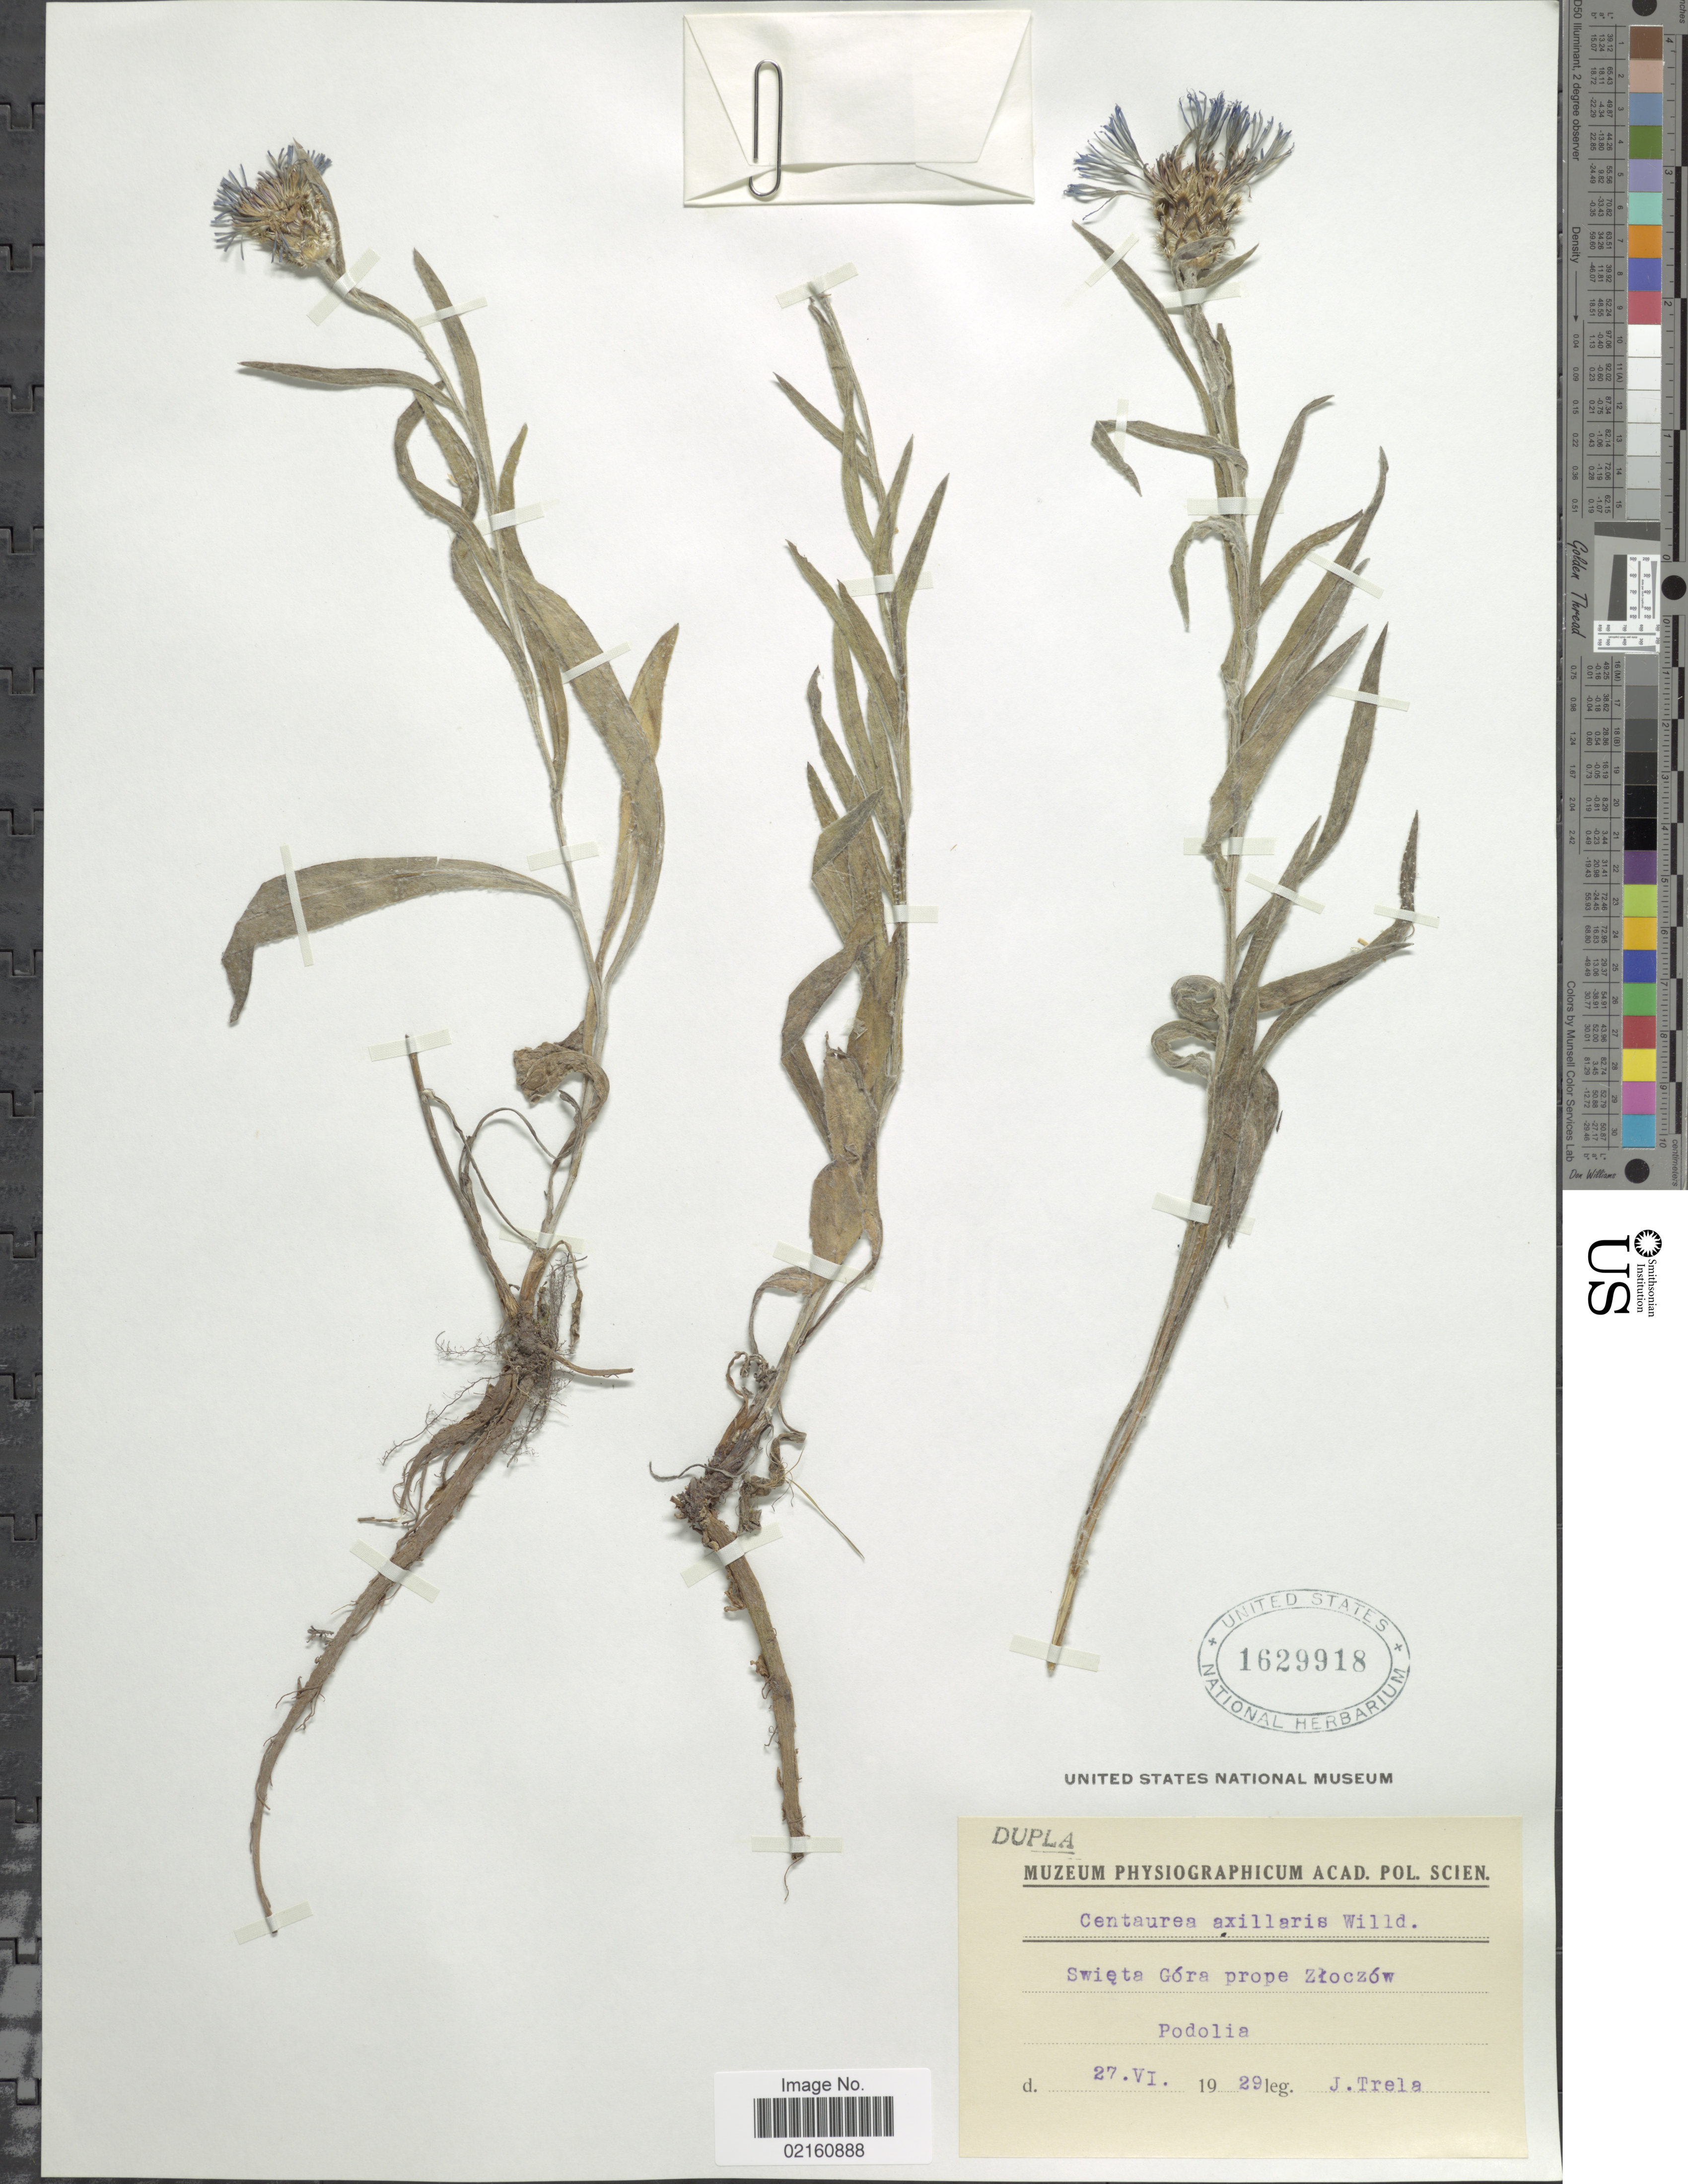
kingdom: Plantae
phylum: Tracheophyta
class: Magnoliopsida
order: Asterales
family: Asteraceae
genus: Centaurea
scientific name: Centaurea axillaris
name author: Willd.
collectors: J. Trela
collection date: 1929-06-27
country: Poland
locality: Swieta Gora prope Zloczow, Podolia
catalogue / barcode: US 1629918